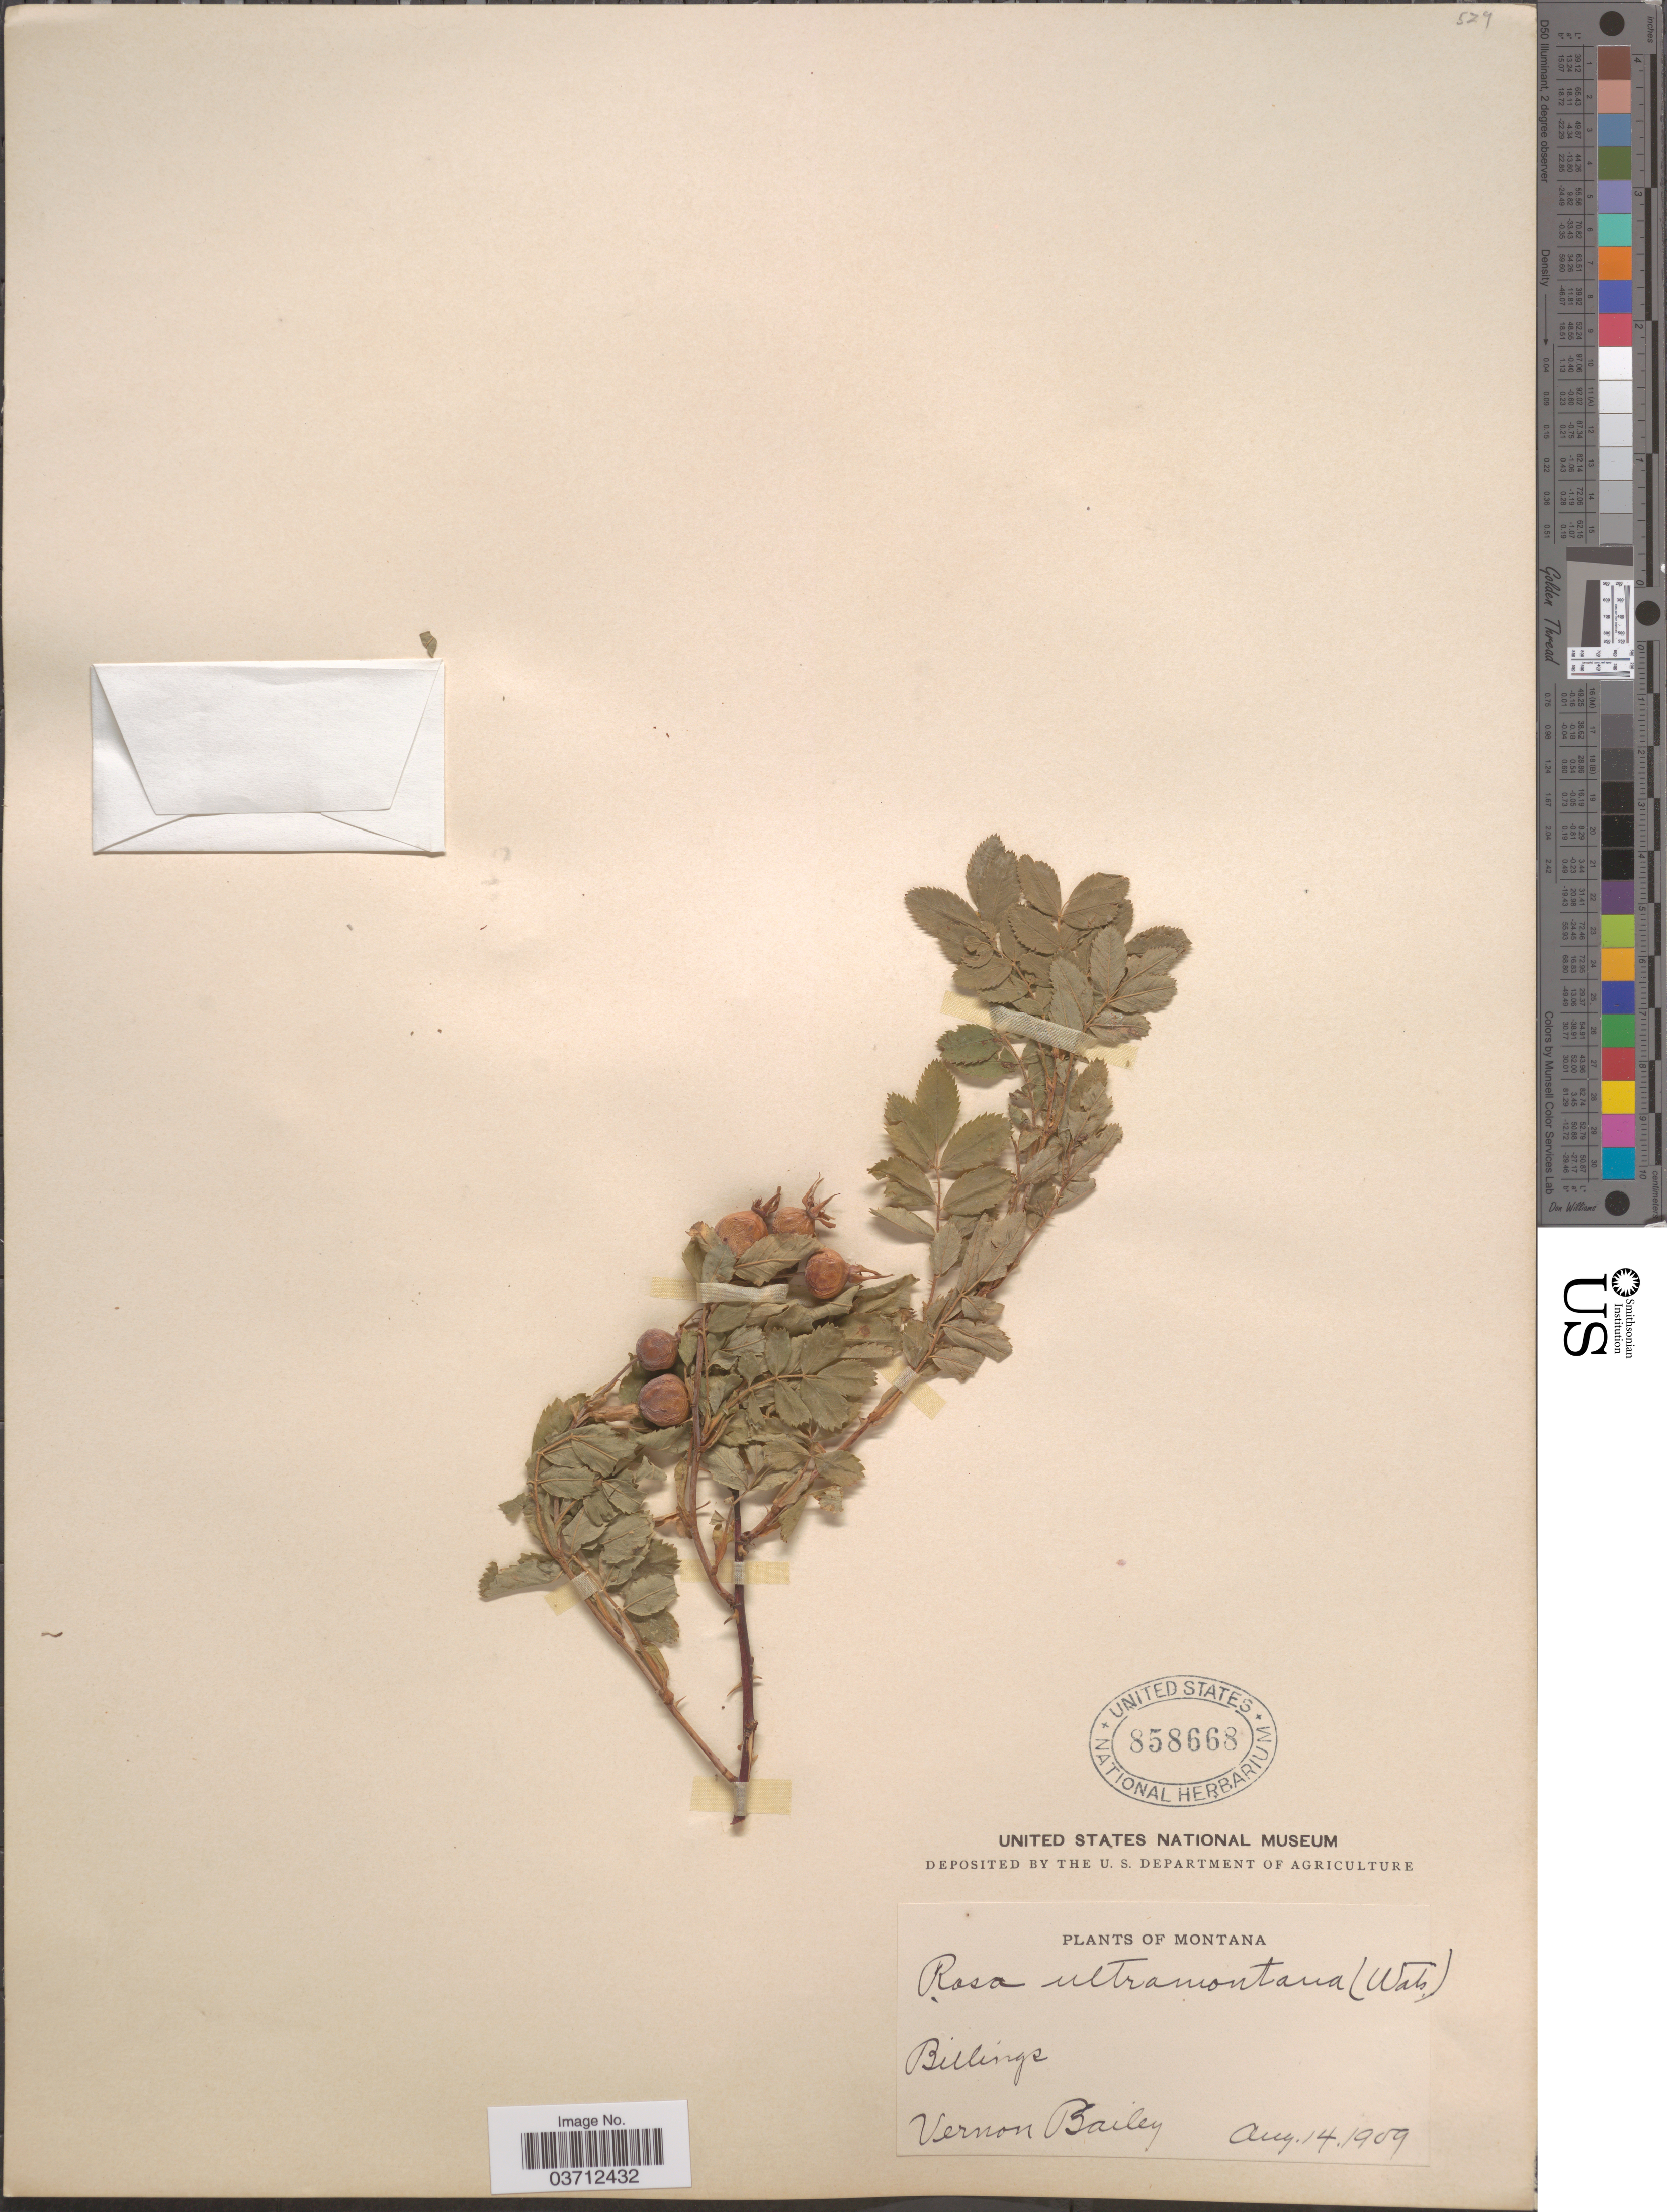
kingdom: Plantae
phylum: Tracheophyta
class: Magnoliopsida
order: Rosales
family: Rosaceae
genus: Rosa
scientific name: Rosa woodsii var. ultramontana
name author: Lindl.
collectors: V. O. Bailey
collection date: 1909-08-14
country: United States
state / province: Montana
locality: Billings.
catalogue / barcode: US 858668